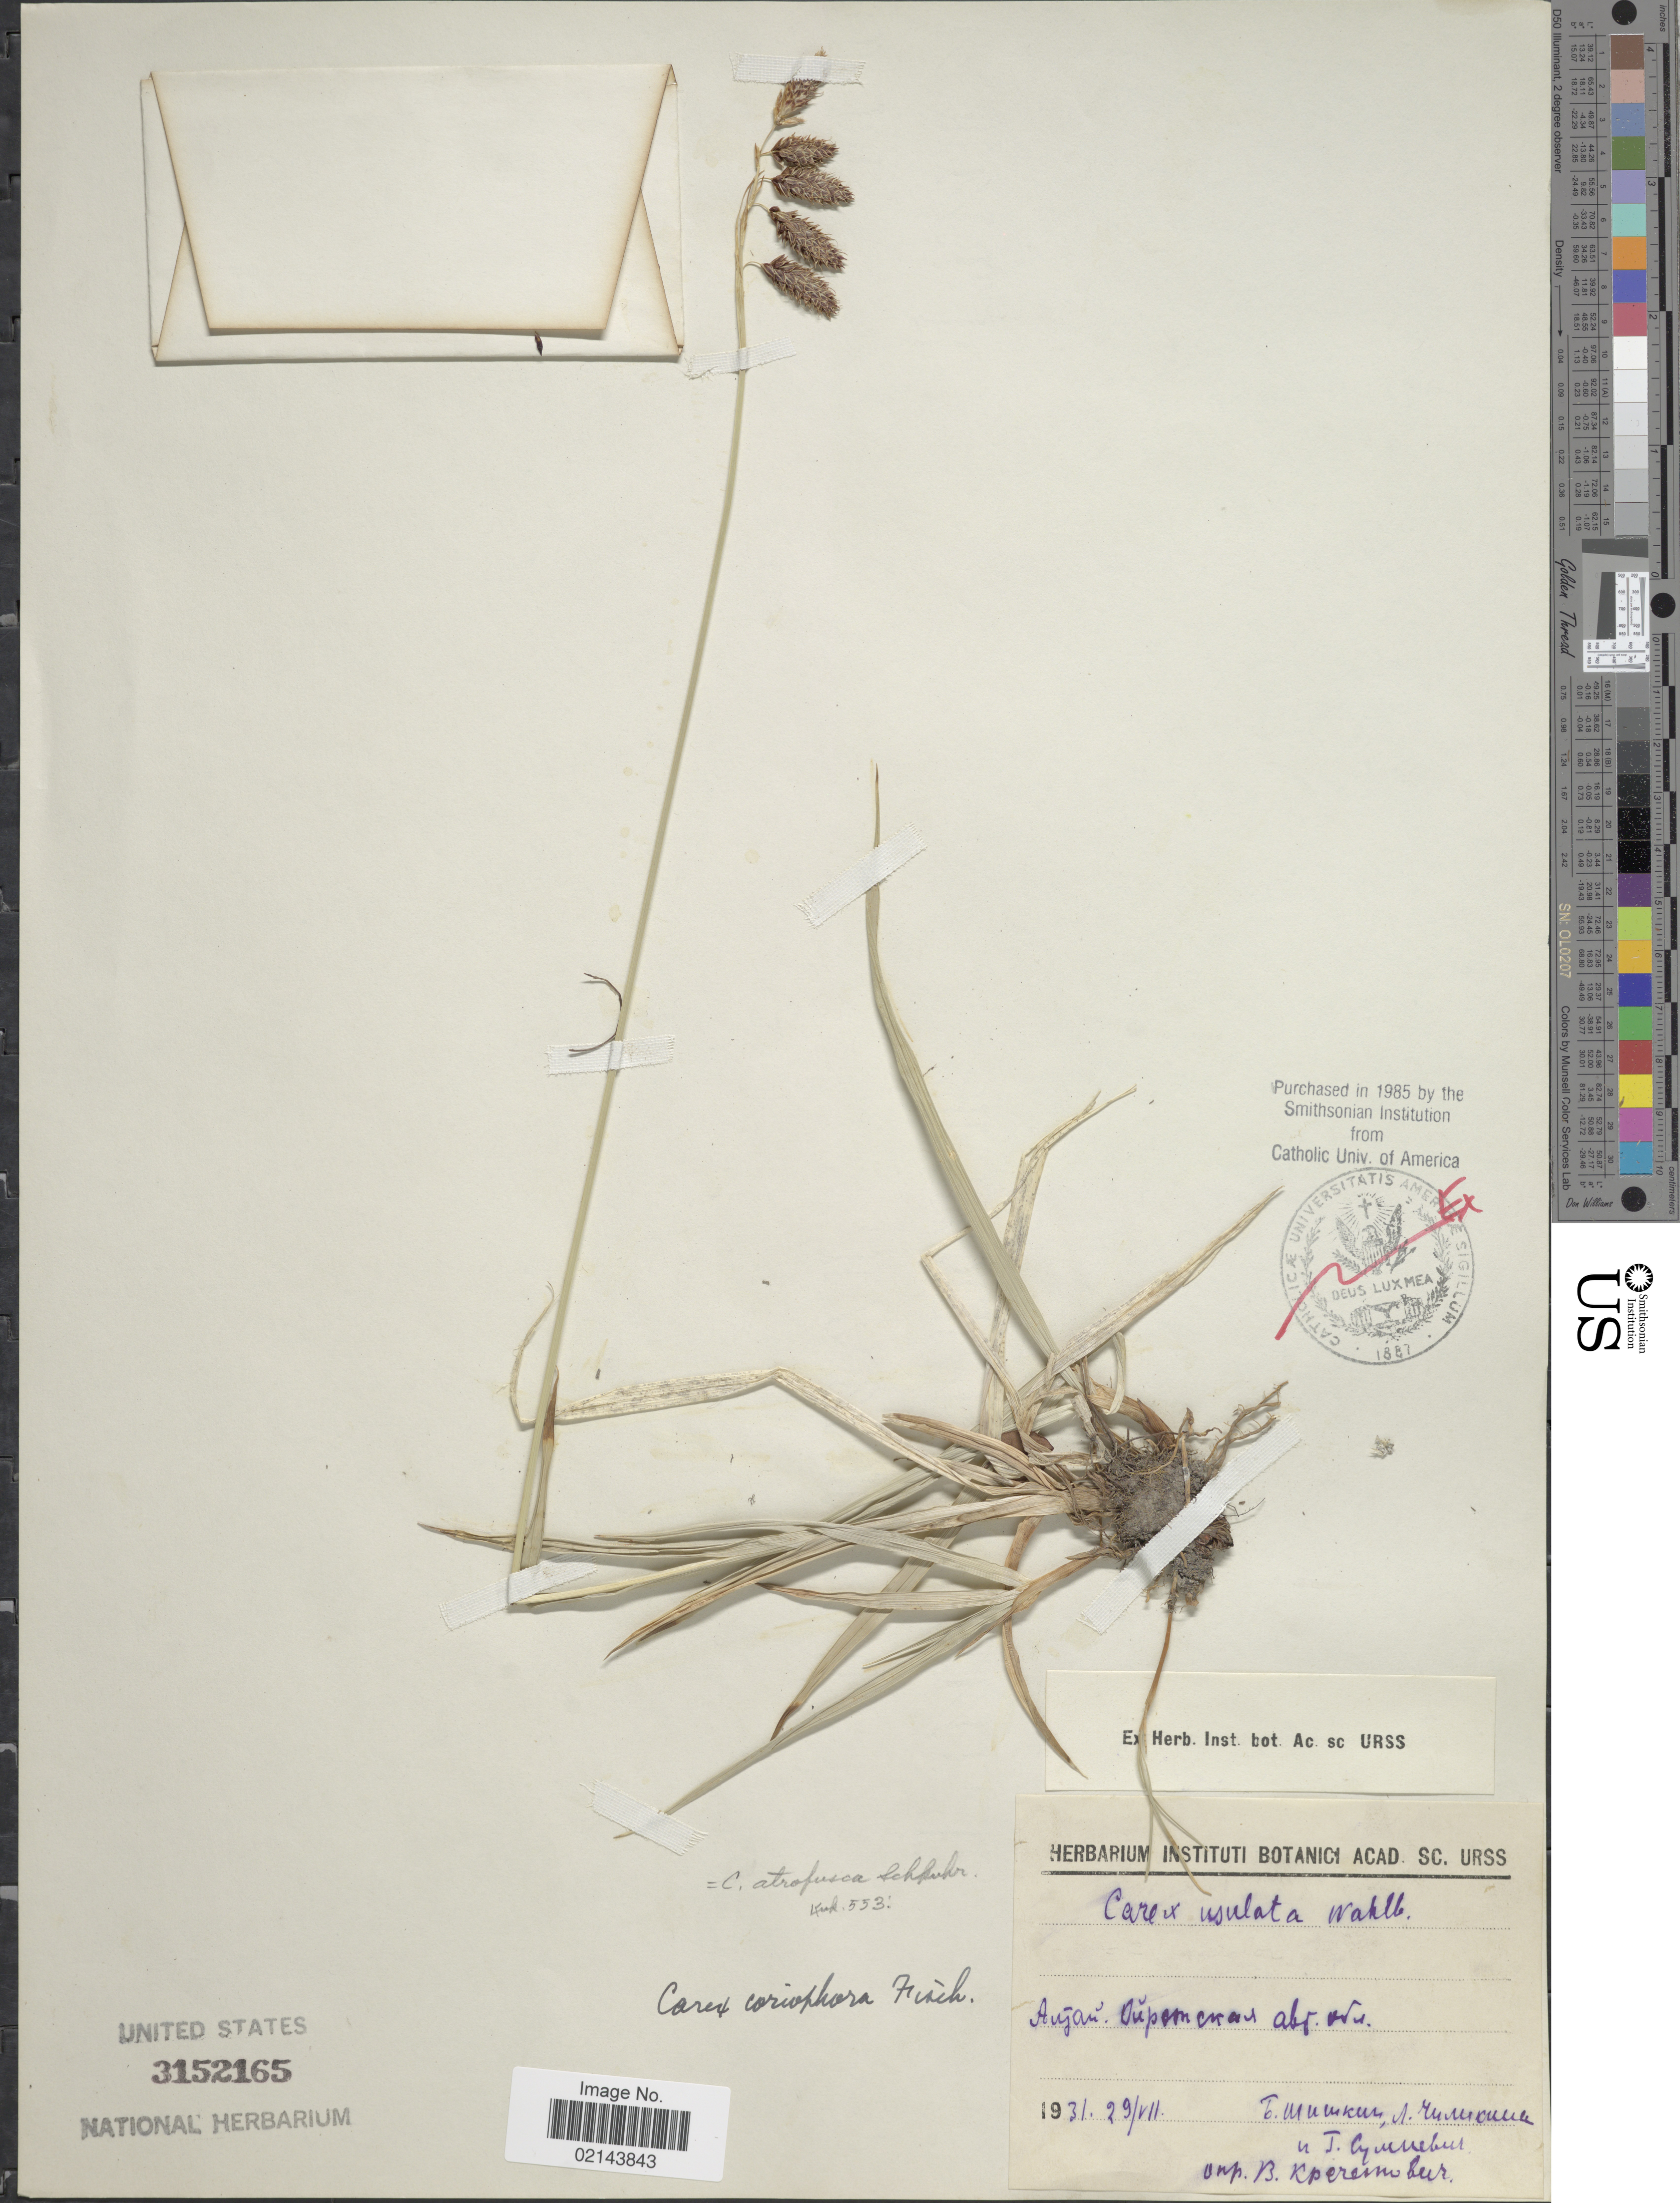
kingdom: Plantae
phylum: Tracheophyta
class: Liliopsida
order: Poales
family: Cyperaceae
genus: Carex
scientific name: Carex atrofusca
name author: Schkuhr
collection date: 1931-07-29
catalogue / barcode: US 3152165